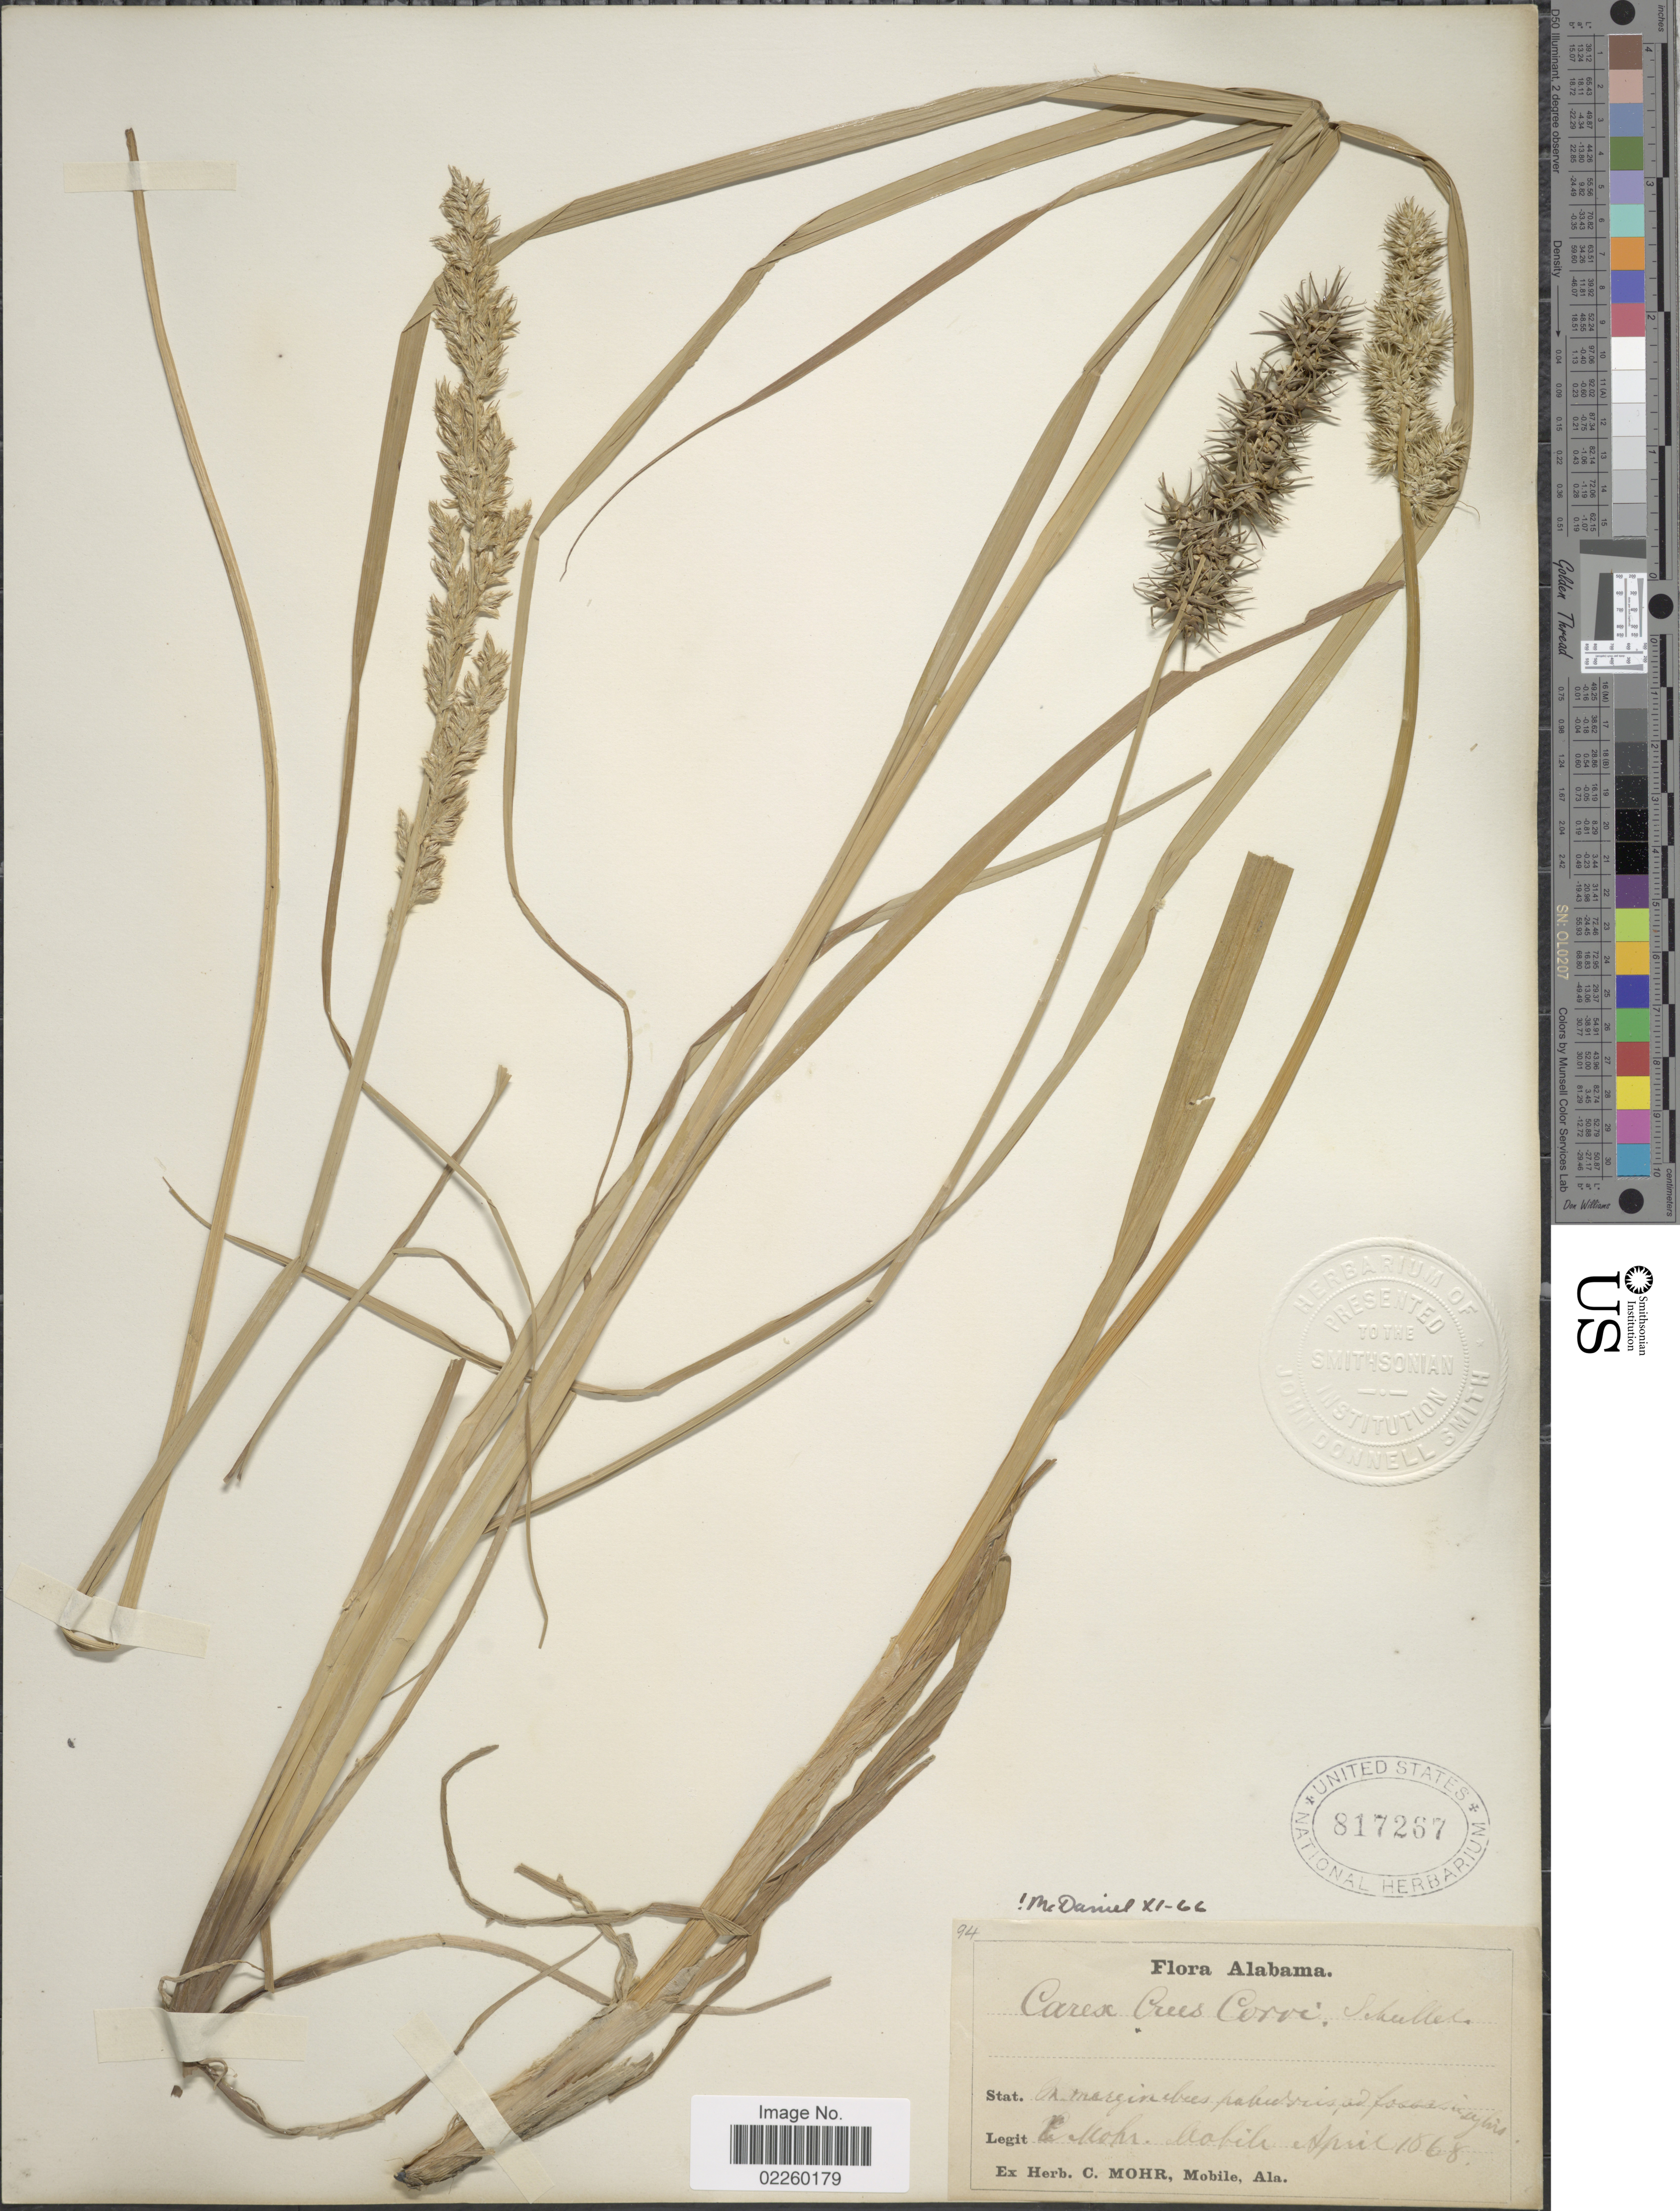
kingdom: Plantae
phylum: Tracheophyta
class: Liliopsida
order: Poales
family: Cyperaceae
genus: Carex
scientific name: Carex crus-corvi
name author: Shuttlew. ex Kunze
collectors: C. T. Mohr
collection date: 1868-04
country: United States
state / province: Alabama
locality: Mobile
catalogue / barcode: US 817267